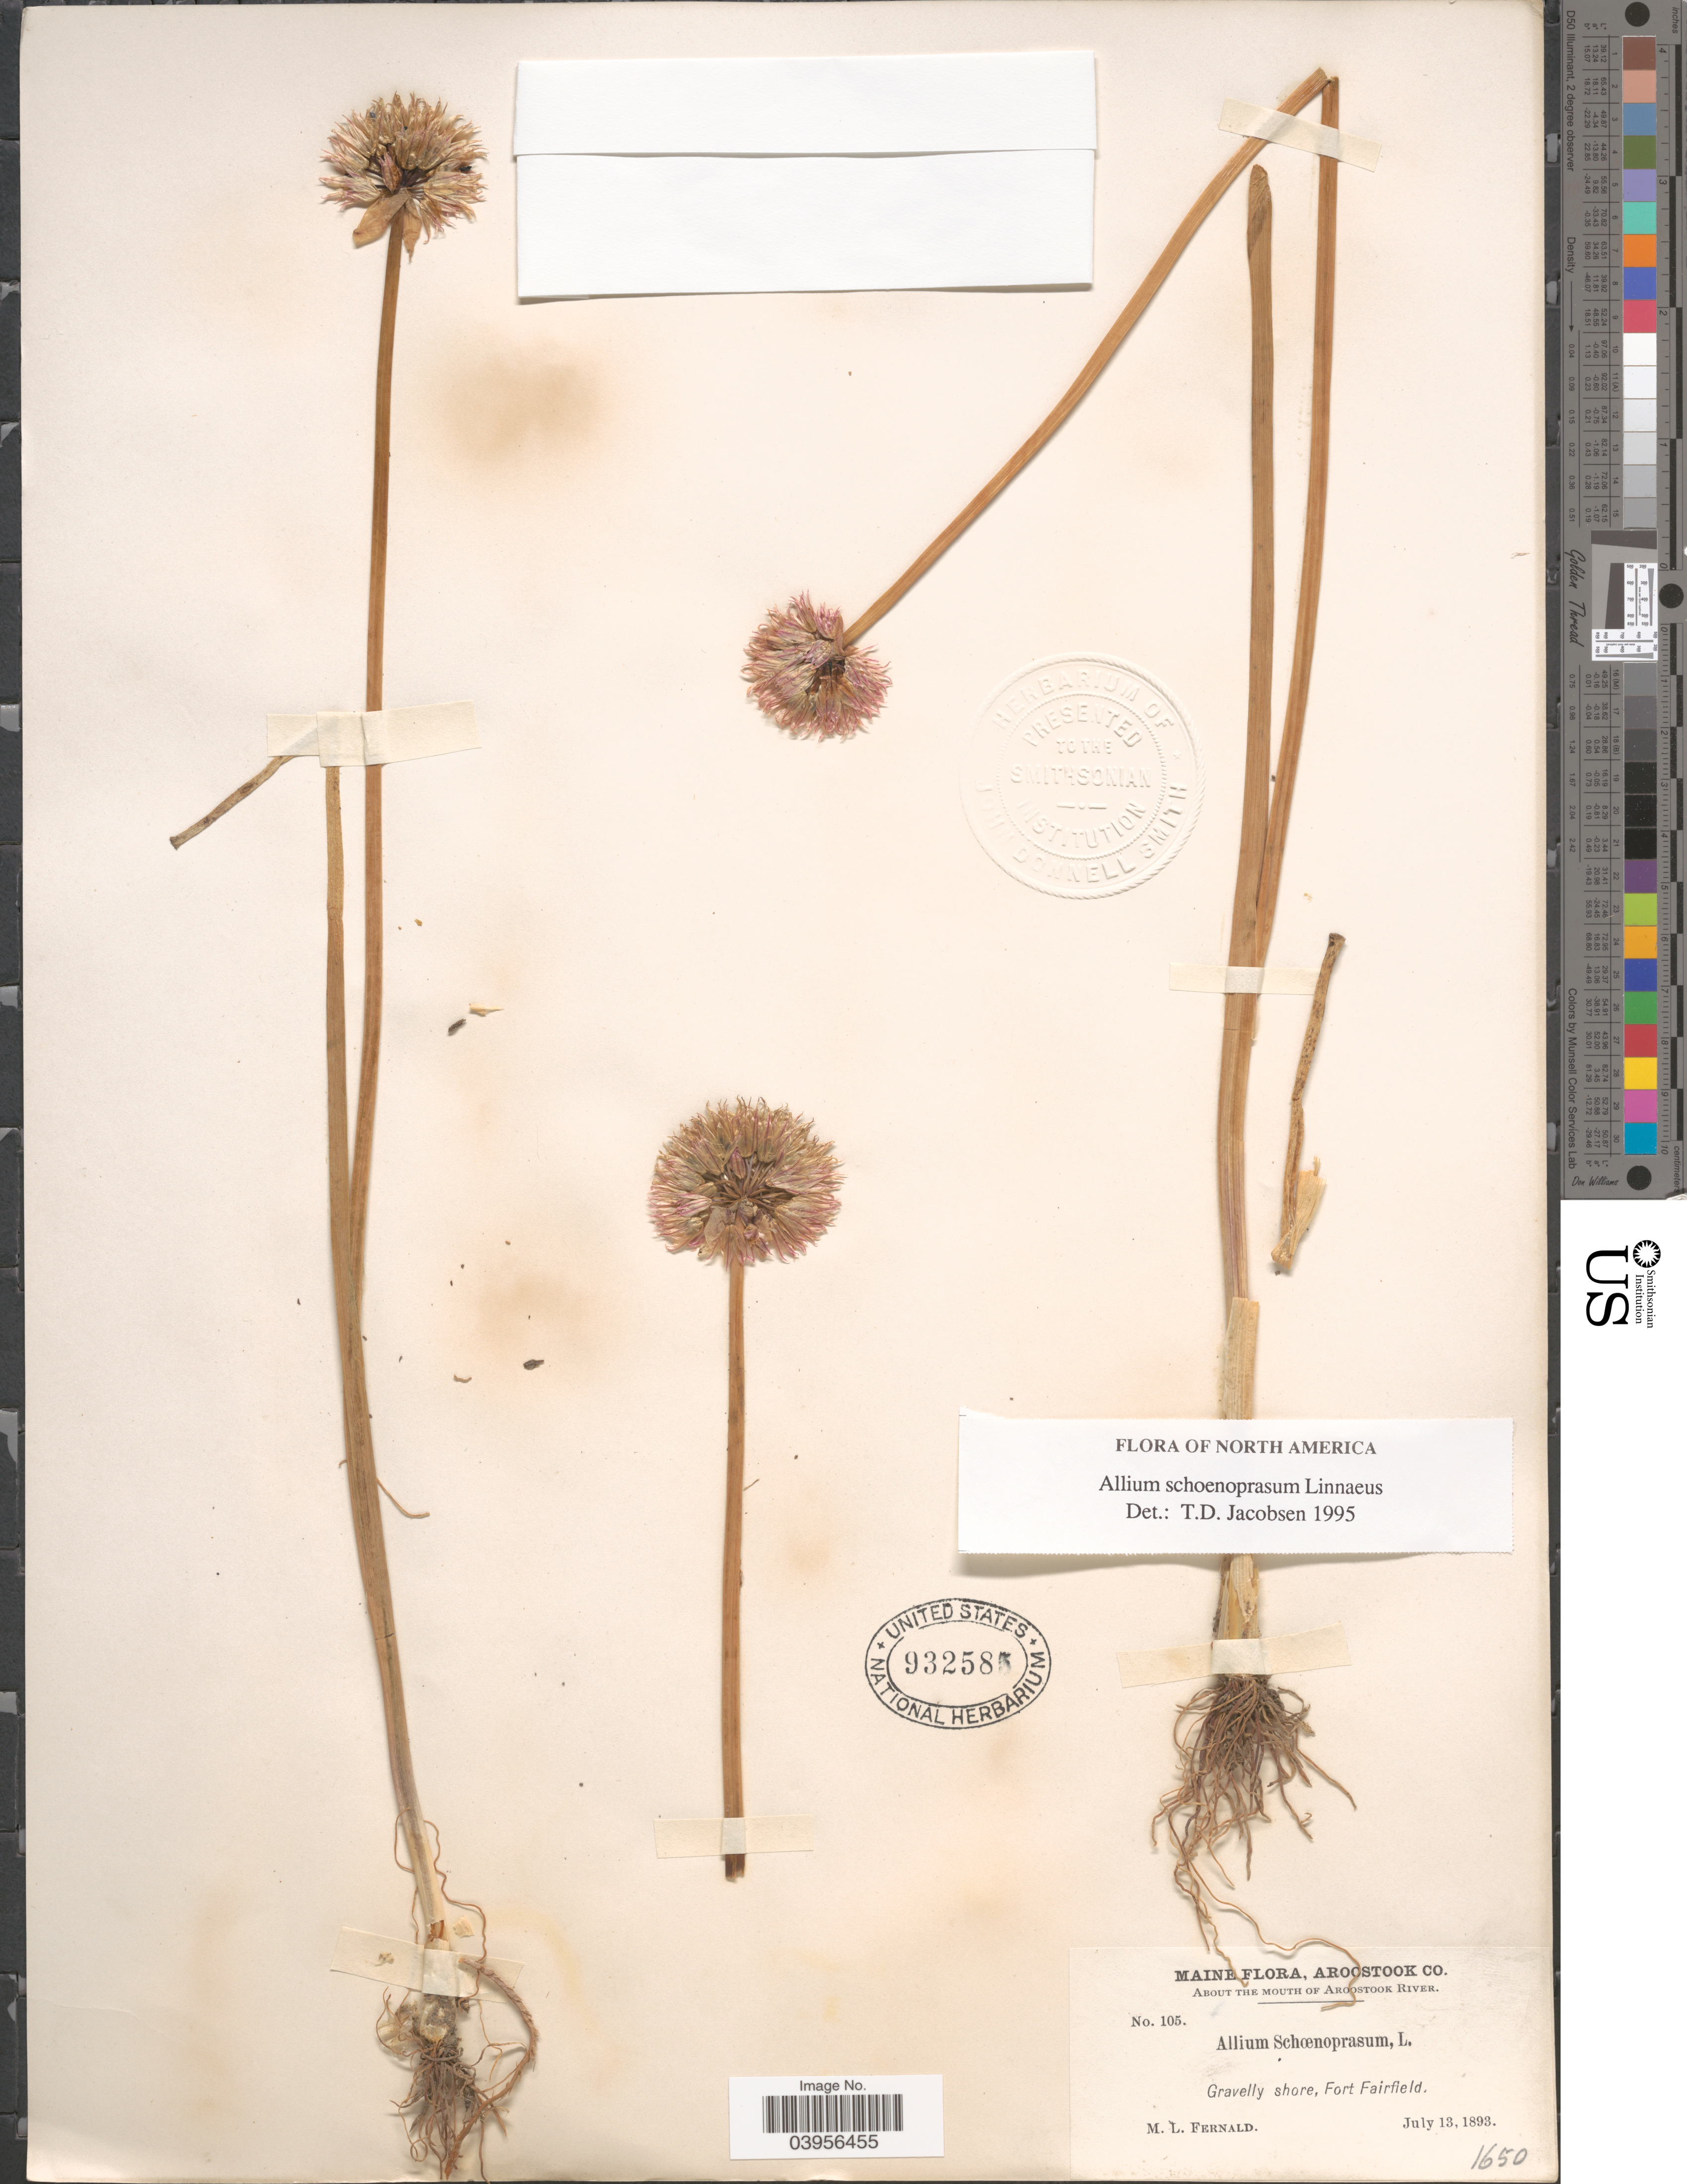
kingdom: Plantae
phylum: Tracheophyta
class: Liliopsida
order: Asparagales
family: Amaryllidaceae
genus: Allium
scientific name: Allium schoenoprasum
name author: L.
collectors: M. L. Fernald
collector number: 105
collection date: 1893-07-13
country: United States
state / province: Maine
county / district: Aroostook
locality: About the Mouth of Aroostook River. Gravelly shore, Fort Fairfield.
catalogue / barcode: US 932585